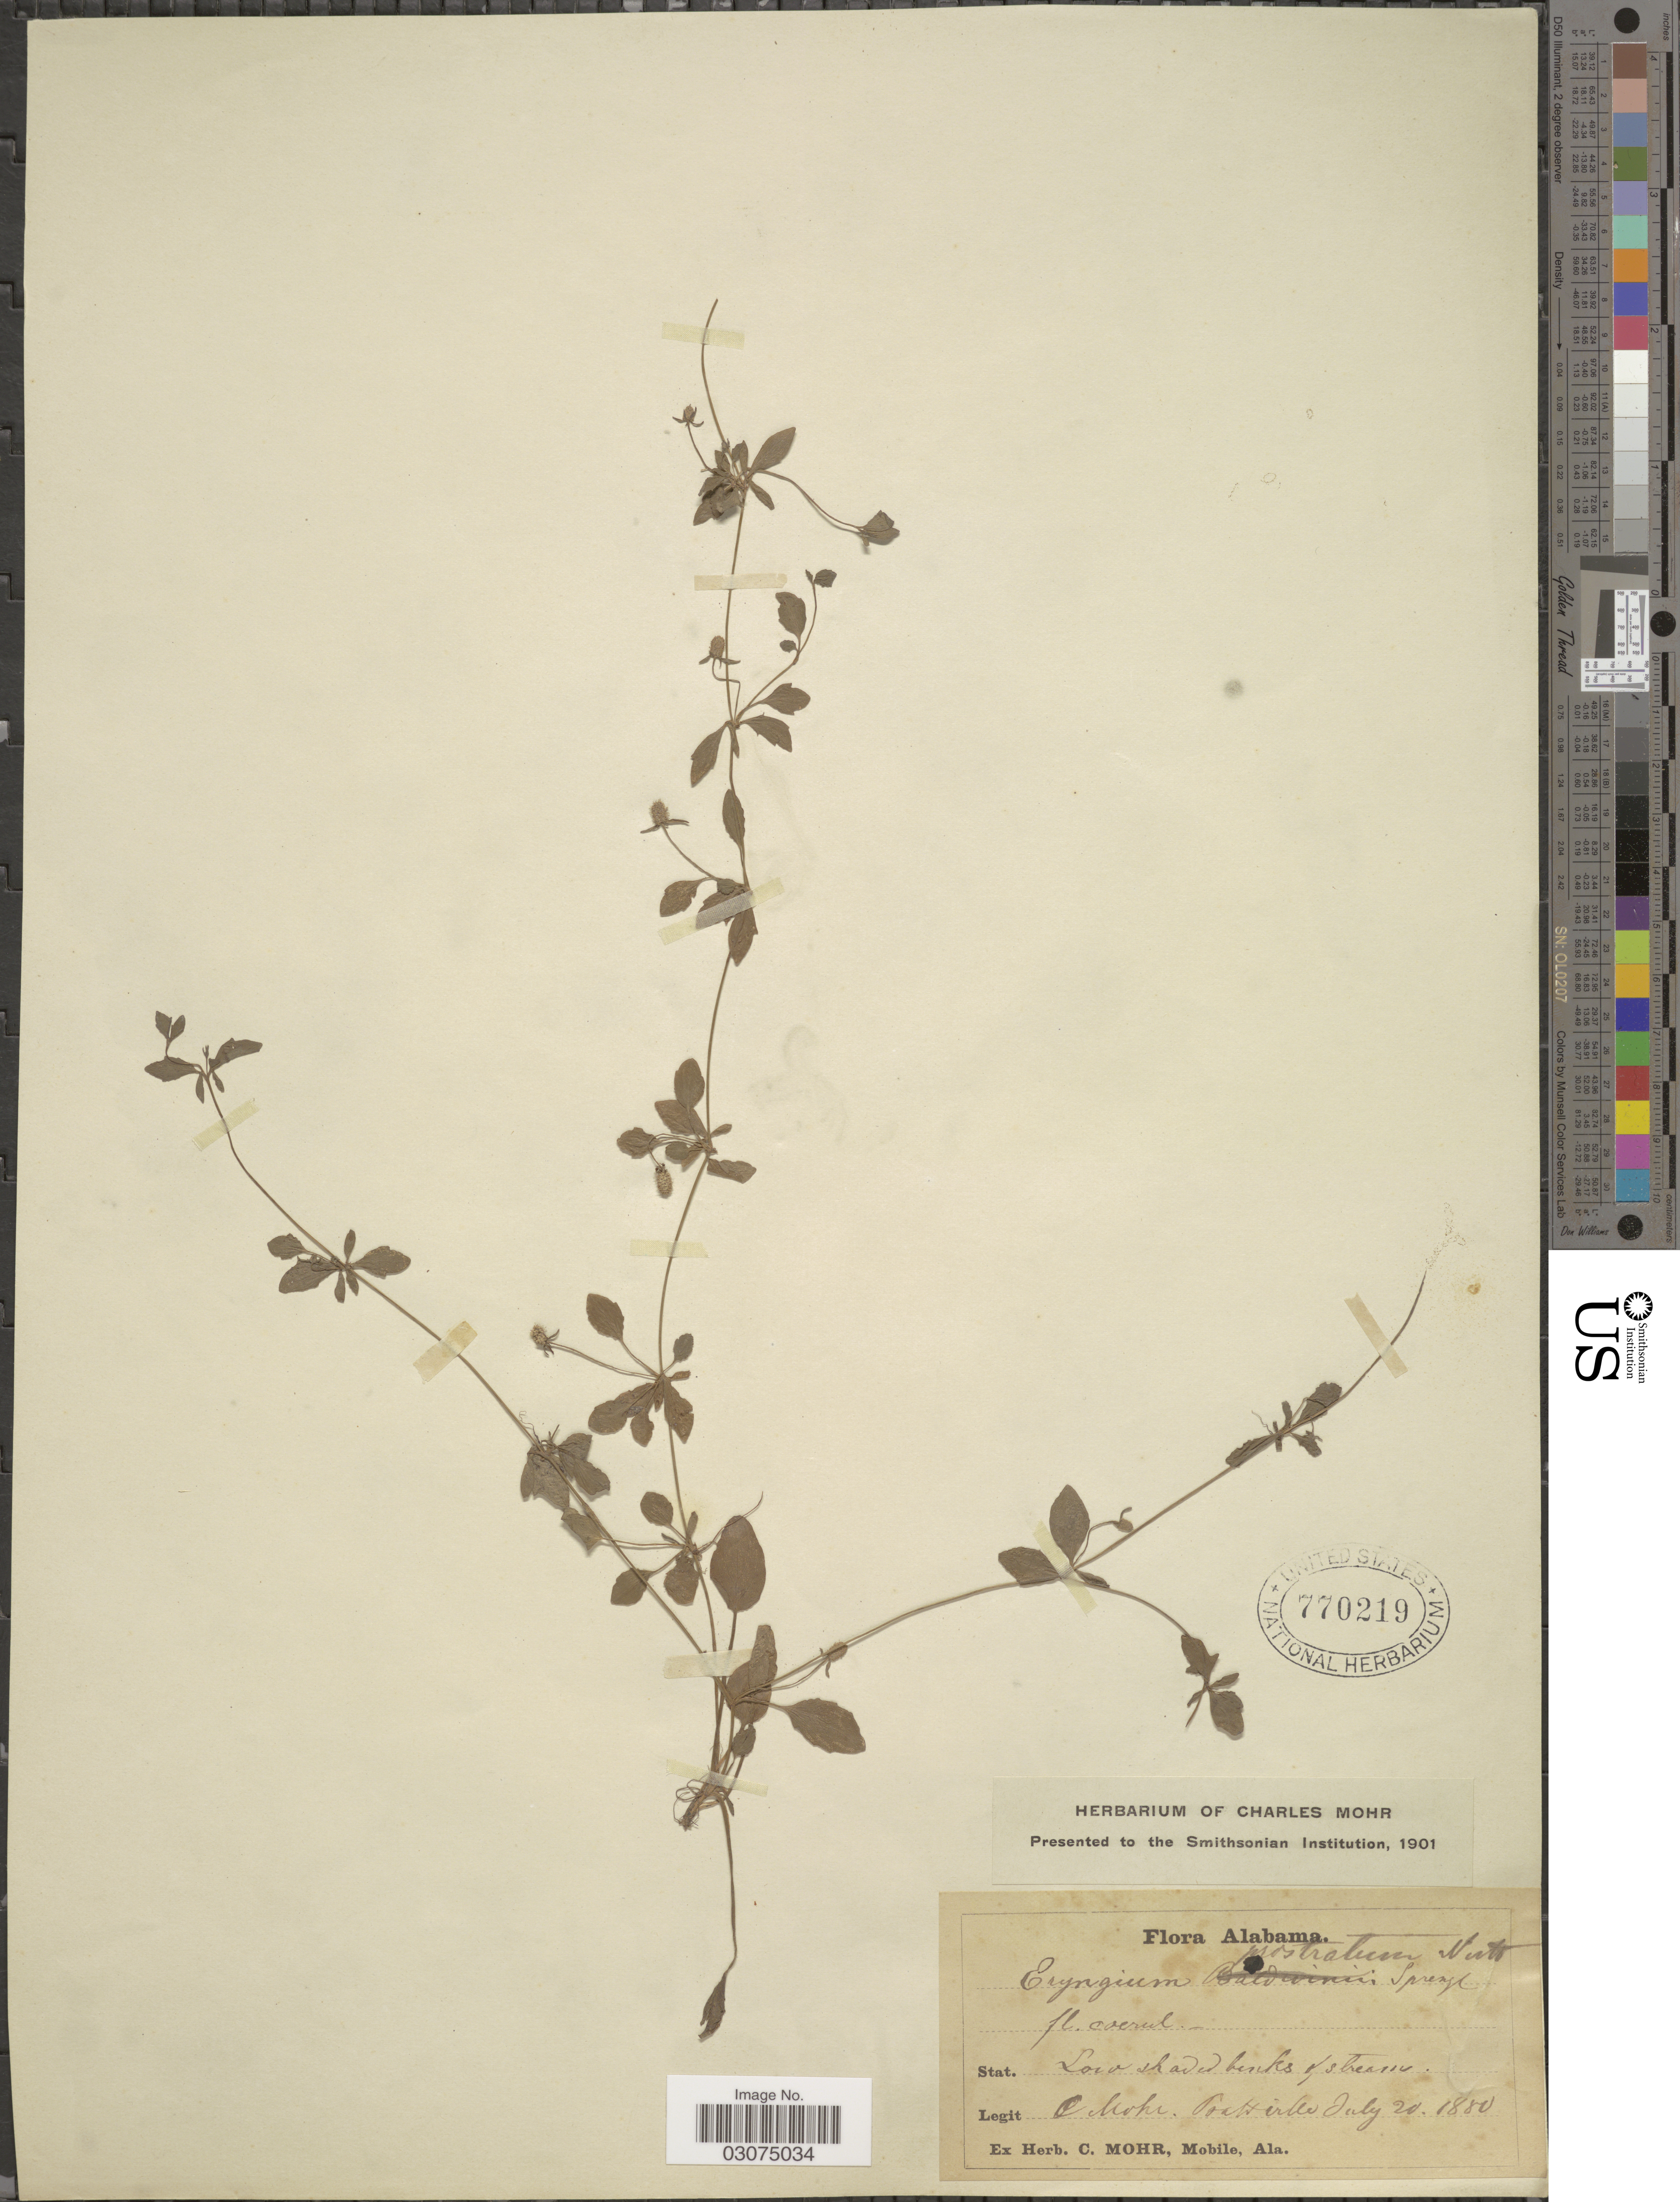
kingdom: Plantae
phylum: Tracheophyta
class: Magnoliopsida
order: Apiales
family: Apiaceae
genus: Eryngium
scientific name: Eryngium prostratum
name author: Nutt. ex DC.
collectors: C. T. Mohr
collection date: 1880-07-20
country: United States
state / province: Alabama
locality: Prattville.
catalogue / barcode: US 770219